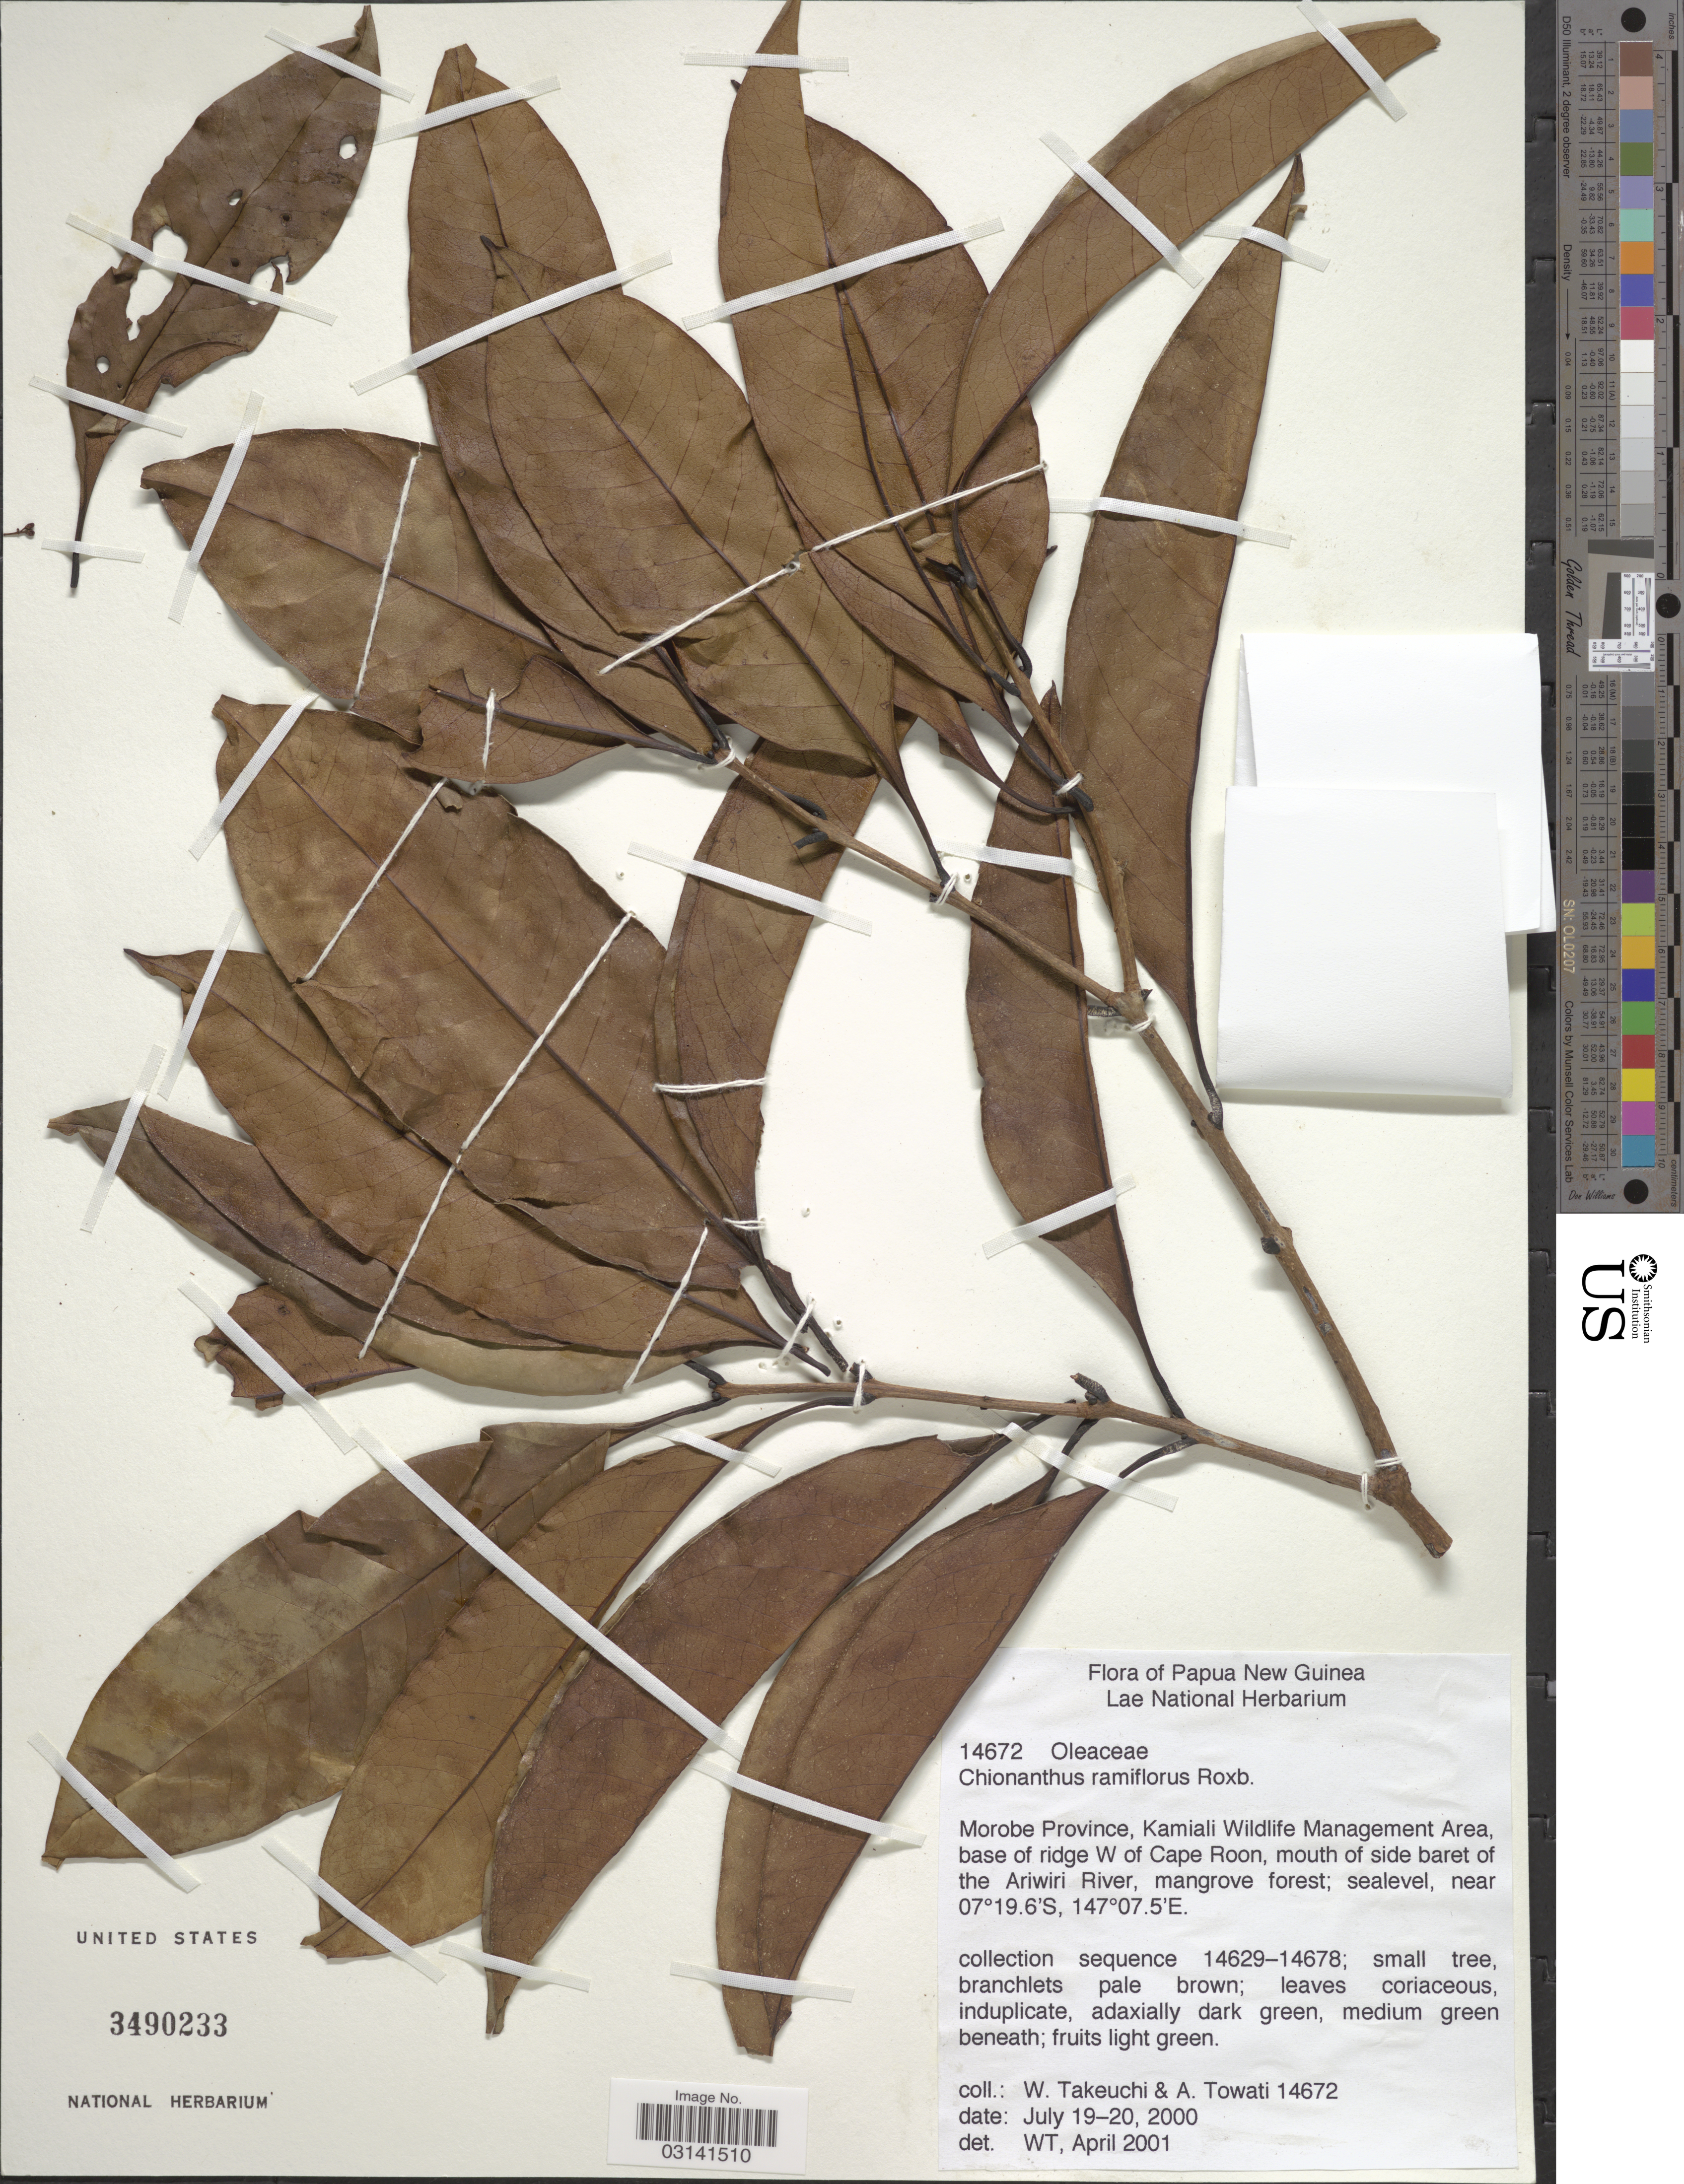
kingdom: Plantae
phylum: Tracheophyta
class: Magnoliopsida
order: Lamiales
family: Oleaceae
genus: Chionanthus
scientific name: Chionanthus ramiflorus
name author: Roxb.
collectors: W. Takeuchi & A. Towati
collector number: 14672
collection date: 2000-07-19/2000-07-20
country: Papua New Guinea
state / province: Morobe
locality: Kamiali Wildlife Management Area, base of ridge W op Cape Roon, mouth of side baret of the Ariwiri River.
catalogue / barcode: US 3490233